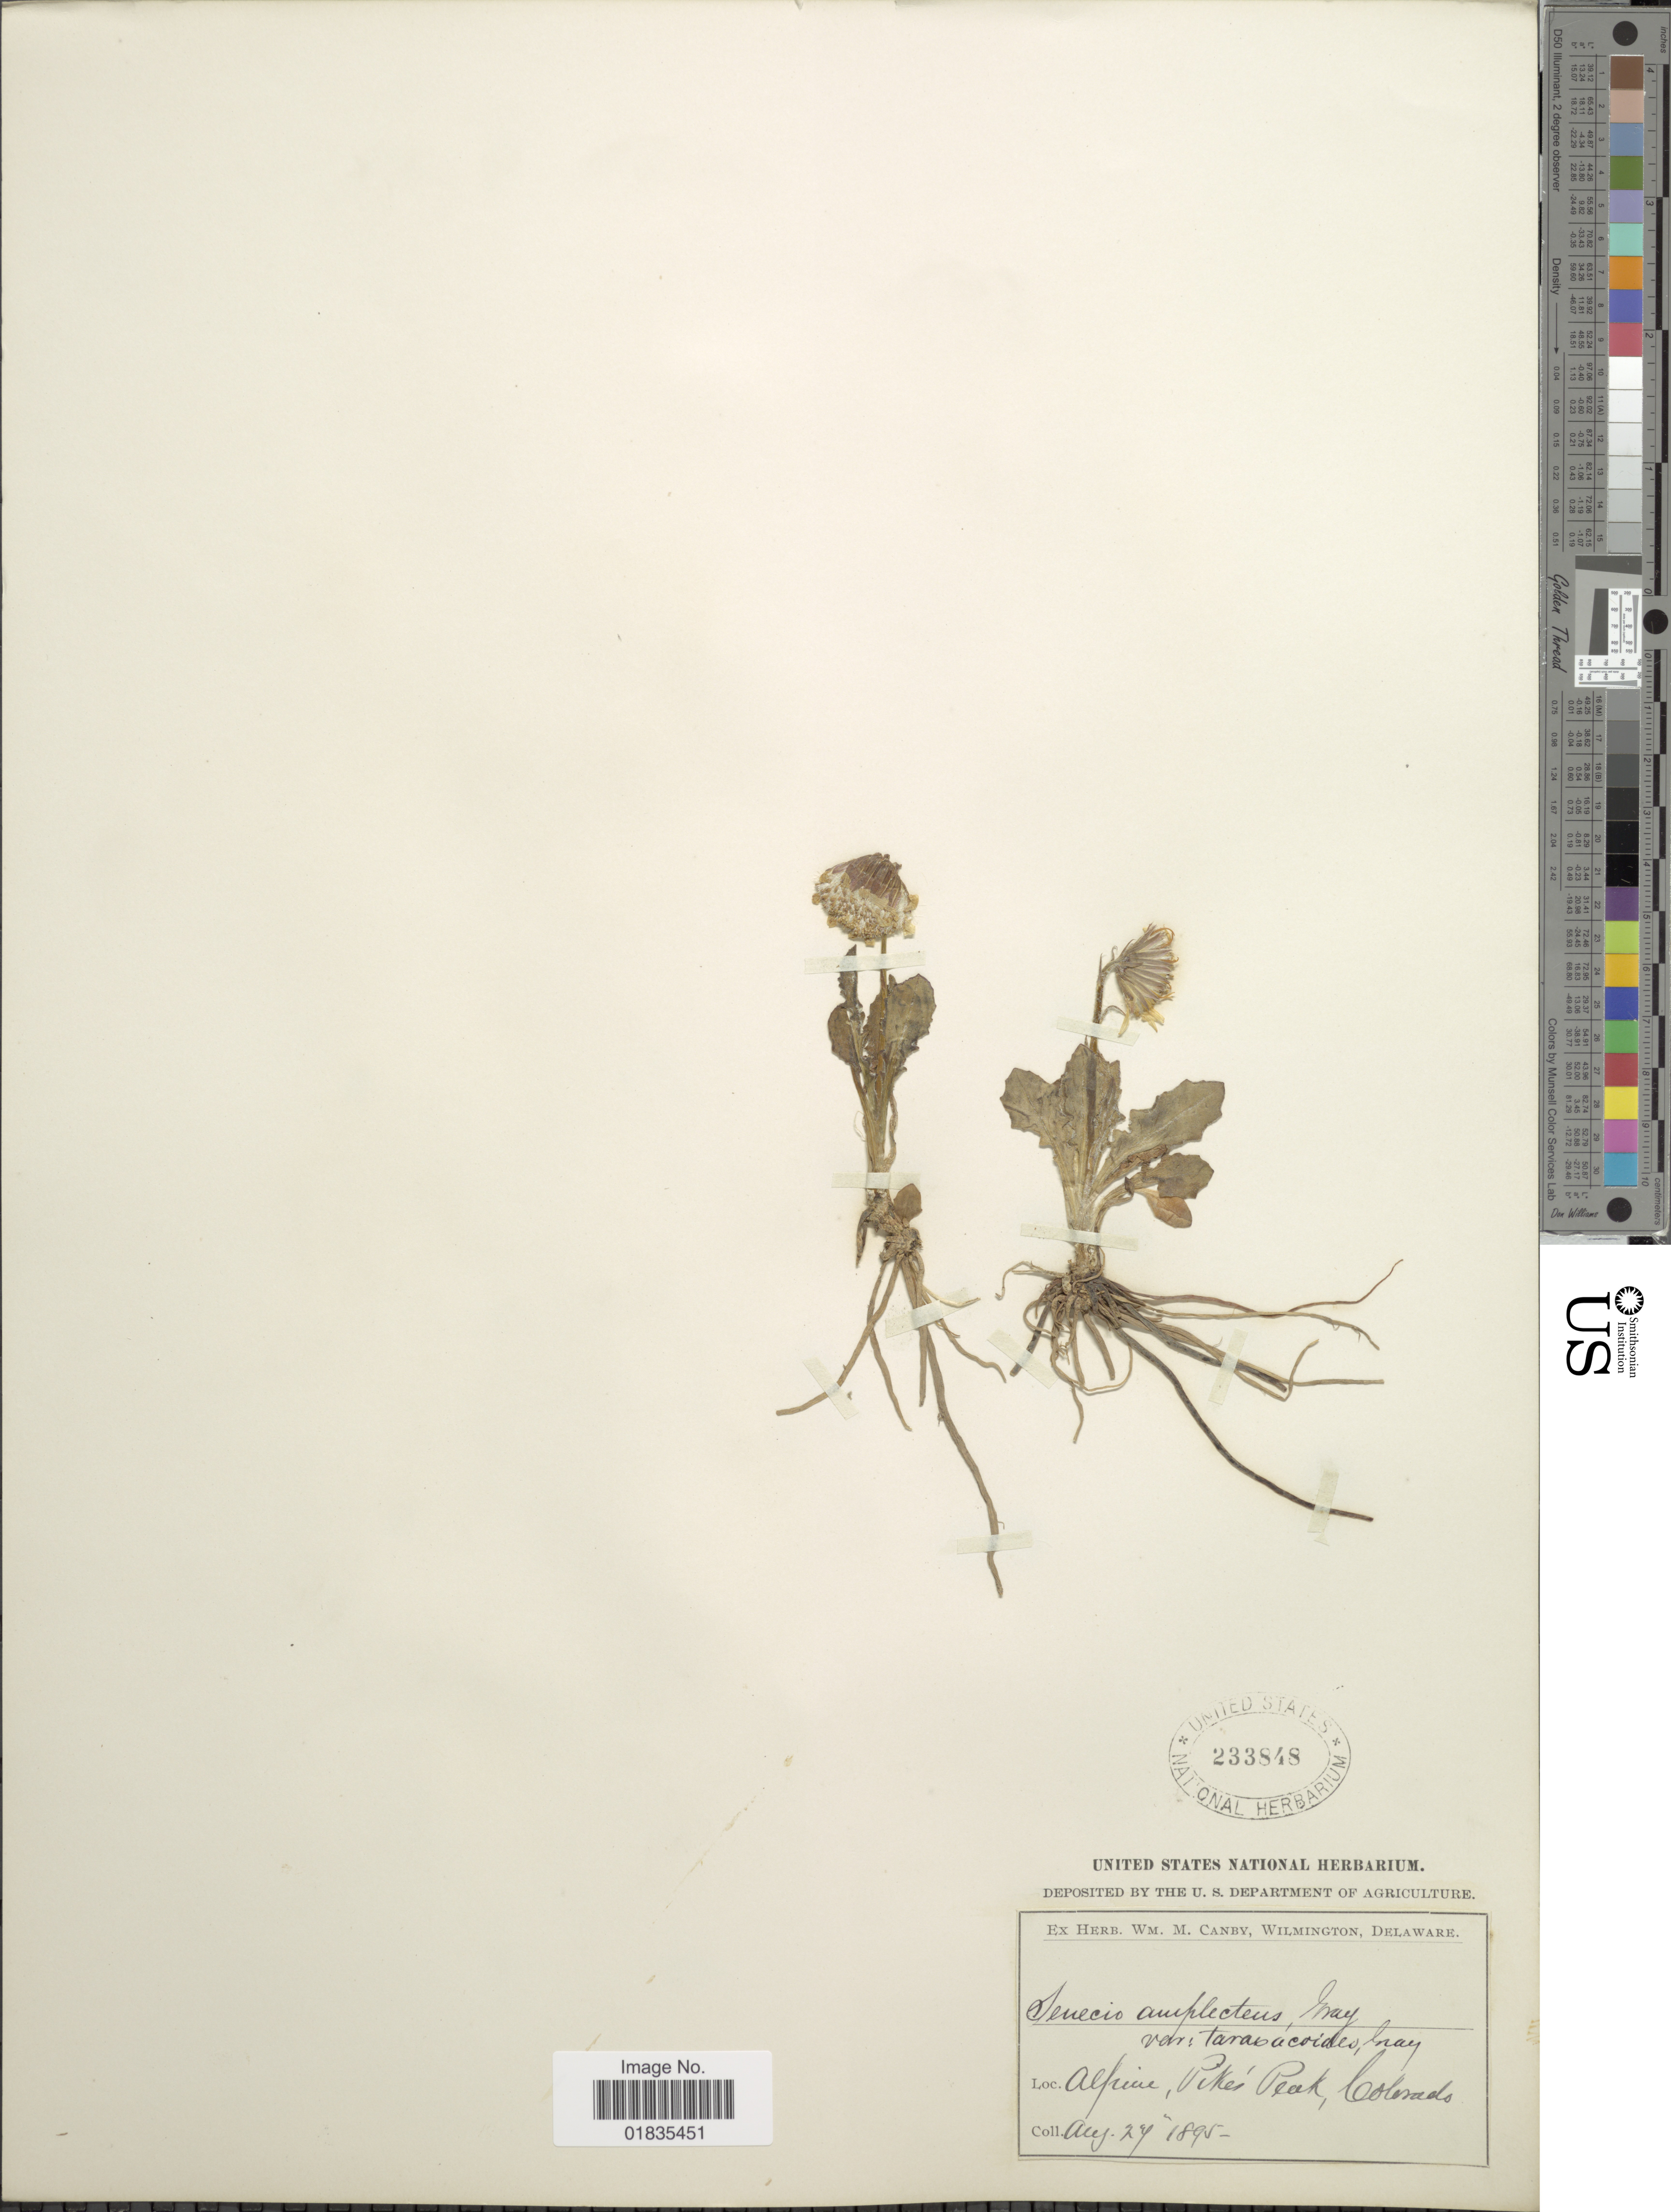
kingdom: Plantae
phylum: Tracheophyta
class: Magnoliopsida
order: Asterales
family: Asteraceae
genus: Senecio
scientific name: Senecio taraxacoides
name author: (A. Gray) Greene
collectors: ex herb. W.M. Canby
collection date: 1895-08-27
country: United States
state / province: Colorado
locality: Alpine, Pikes Peak.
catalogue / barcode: US 233848